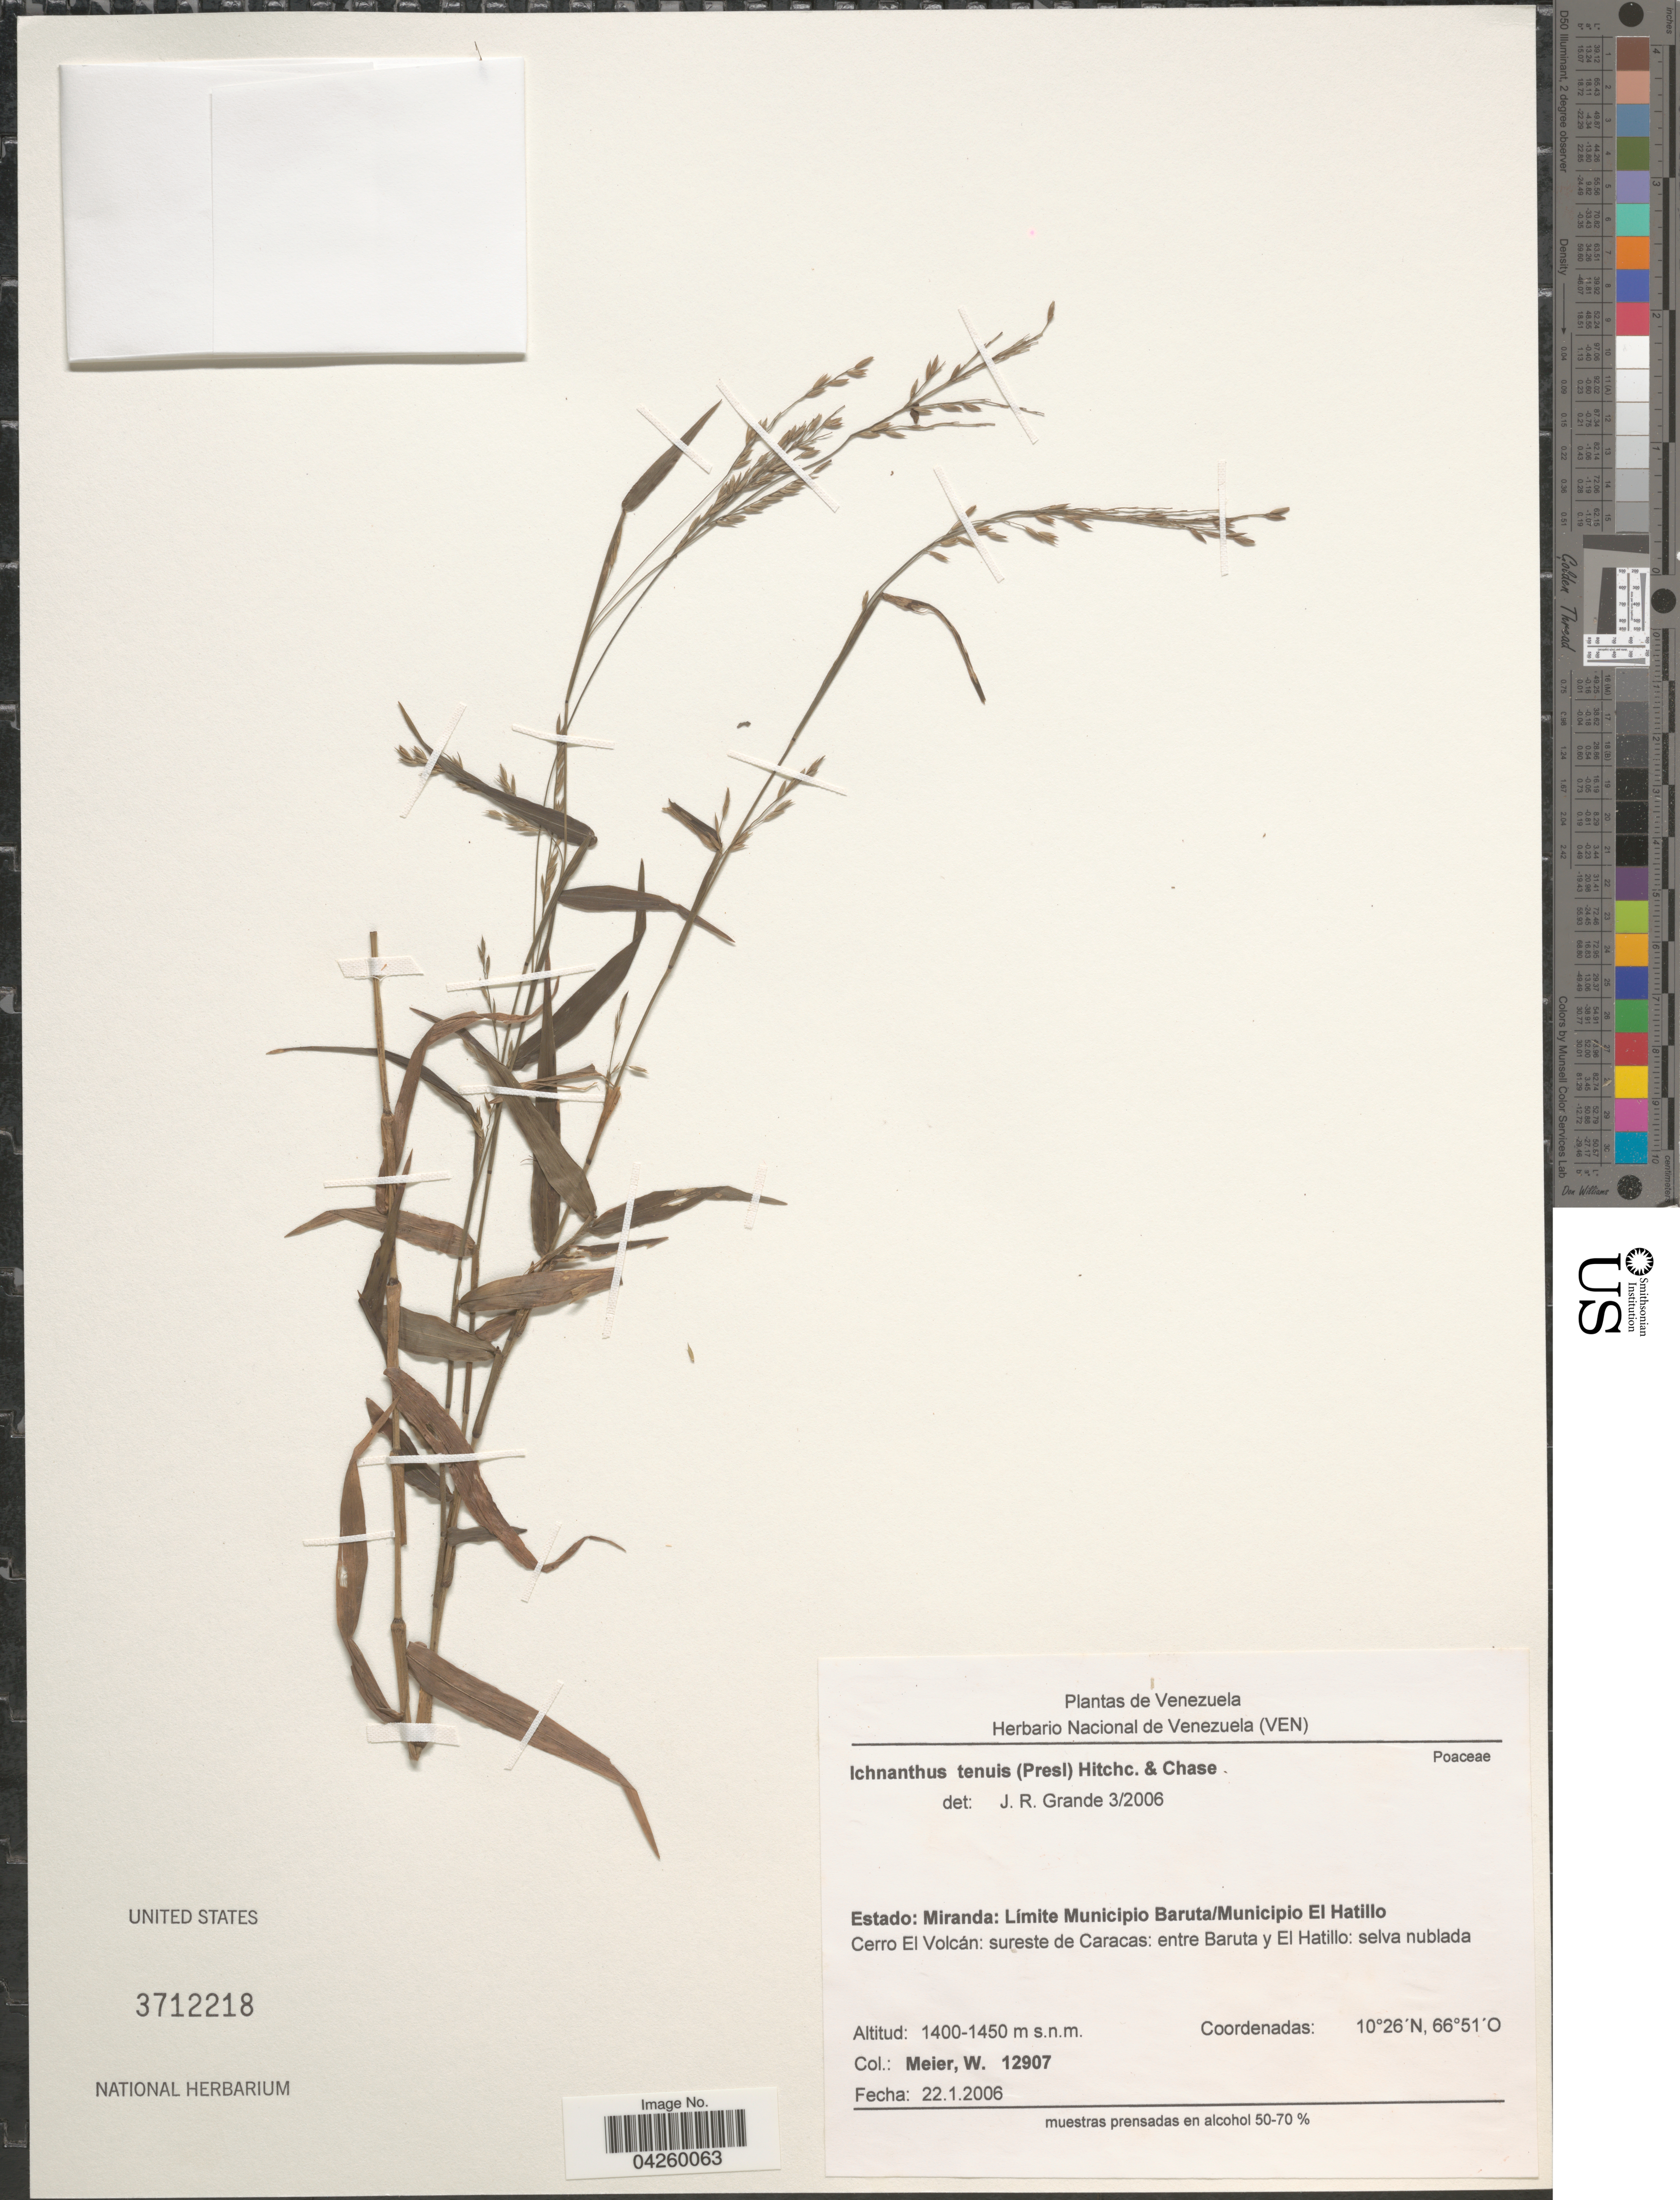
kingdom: Plantae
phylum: Tracheophyta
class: Liliopsida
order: Poales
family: Poaceae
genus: Ichnanthus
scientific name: Ichnanthus tenuis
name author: (J. Presl) Hitchc. & Chase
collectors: W. Meier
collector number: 12907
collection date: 2006-01-22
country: Venezuela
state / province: Miranda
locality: Limite Municipio Baruta/ Municipio El Hatillo. Cerro El Volcán: sureste de Caracas: entre Baruta y El Hatillo: selva nublada.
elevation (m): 1400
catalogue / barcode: US 3712218